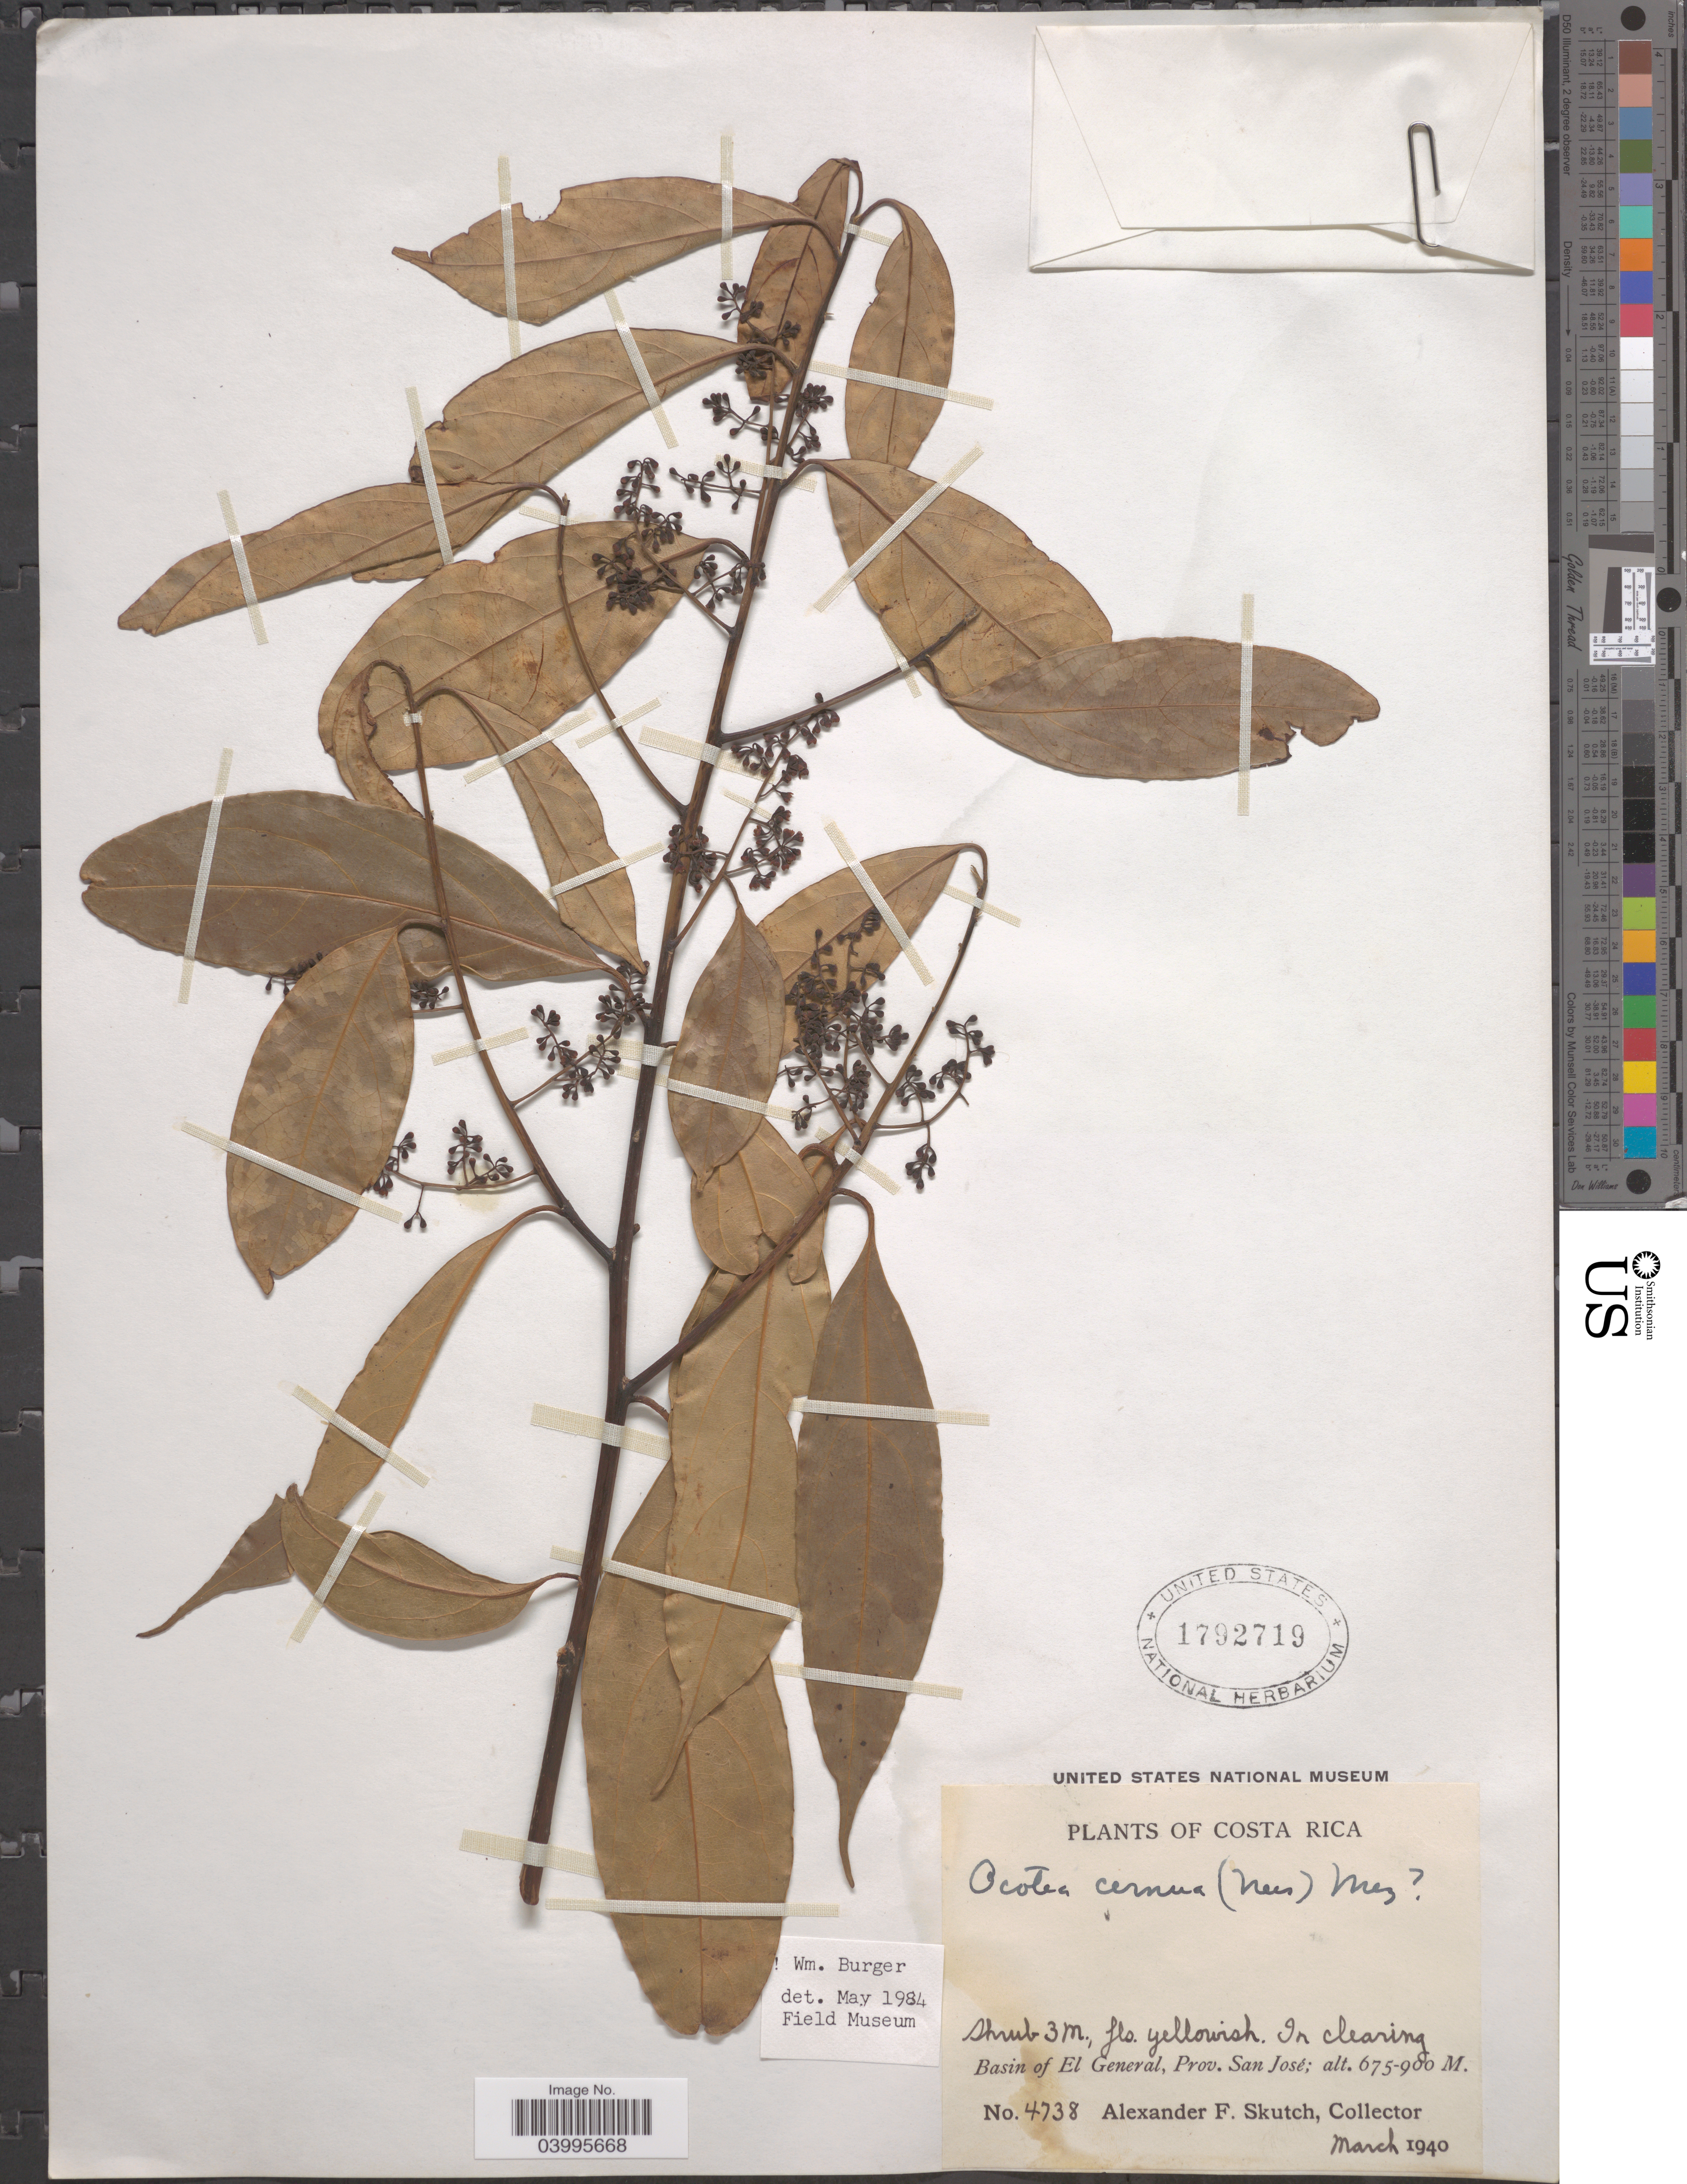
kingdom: Plantae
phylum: Tracheophyta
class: Magnoliopsida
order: Laurales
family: Lauraceae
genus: Ocotea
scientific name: Ocotea cernua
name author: (Nees) Mez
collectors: A. F. Skutch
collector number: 4738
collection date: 1940-03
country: Costa Rica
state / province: San José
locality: Basin of El General.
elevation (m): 675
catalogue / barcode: US 1792719